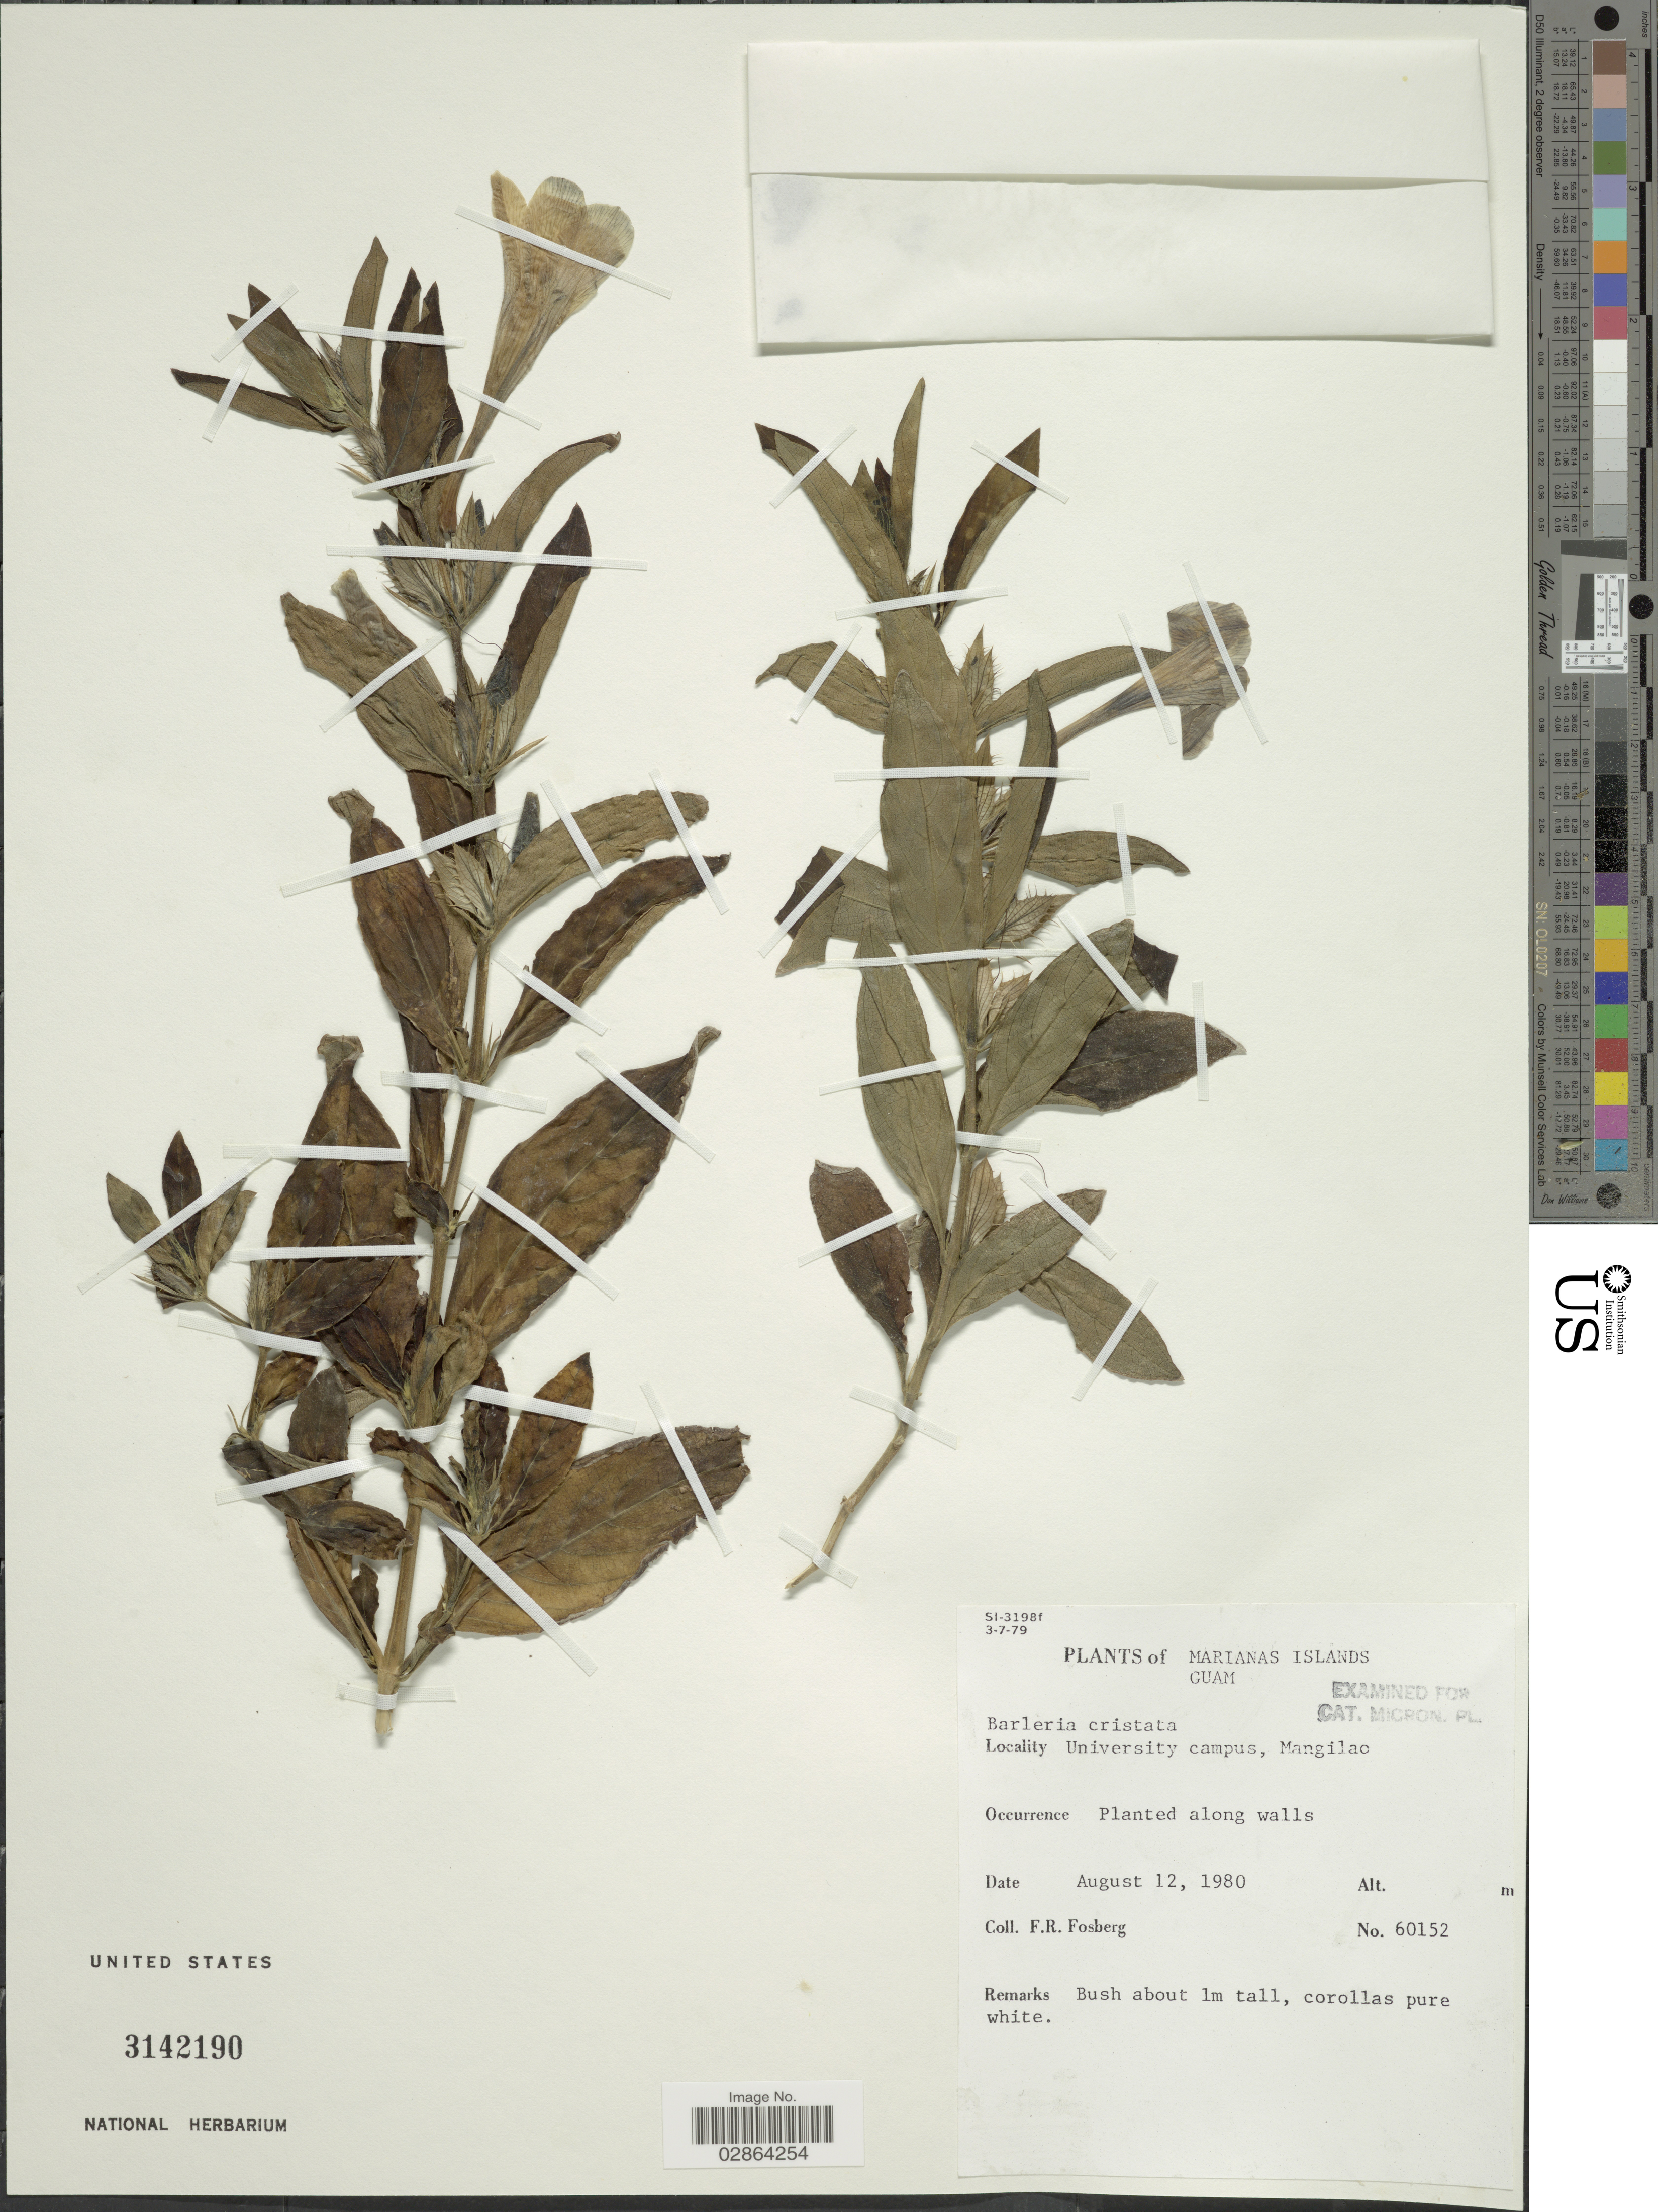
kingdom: Plantae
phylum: Tracheophyta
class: Magnoliopsida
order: Lamiales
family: Acanthaceae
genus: Barleria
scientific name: Barleria cristata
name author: L.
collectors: F. R. Fosberg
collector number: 60152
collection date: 1980-08-12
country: Guam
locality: Marianas Islands, University campus, Mangilao.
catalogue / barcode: US 3142190